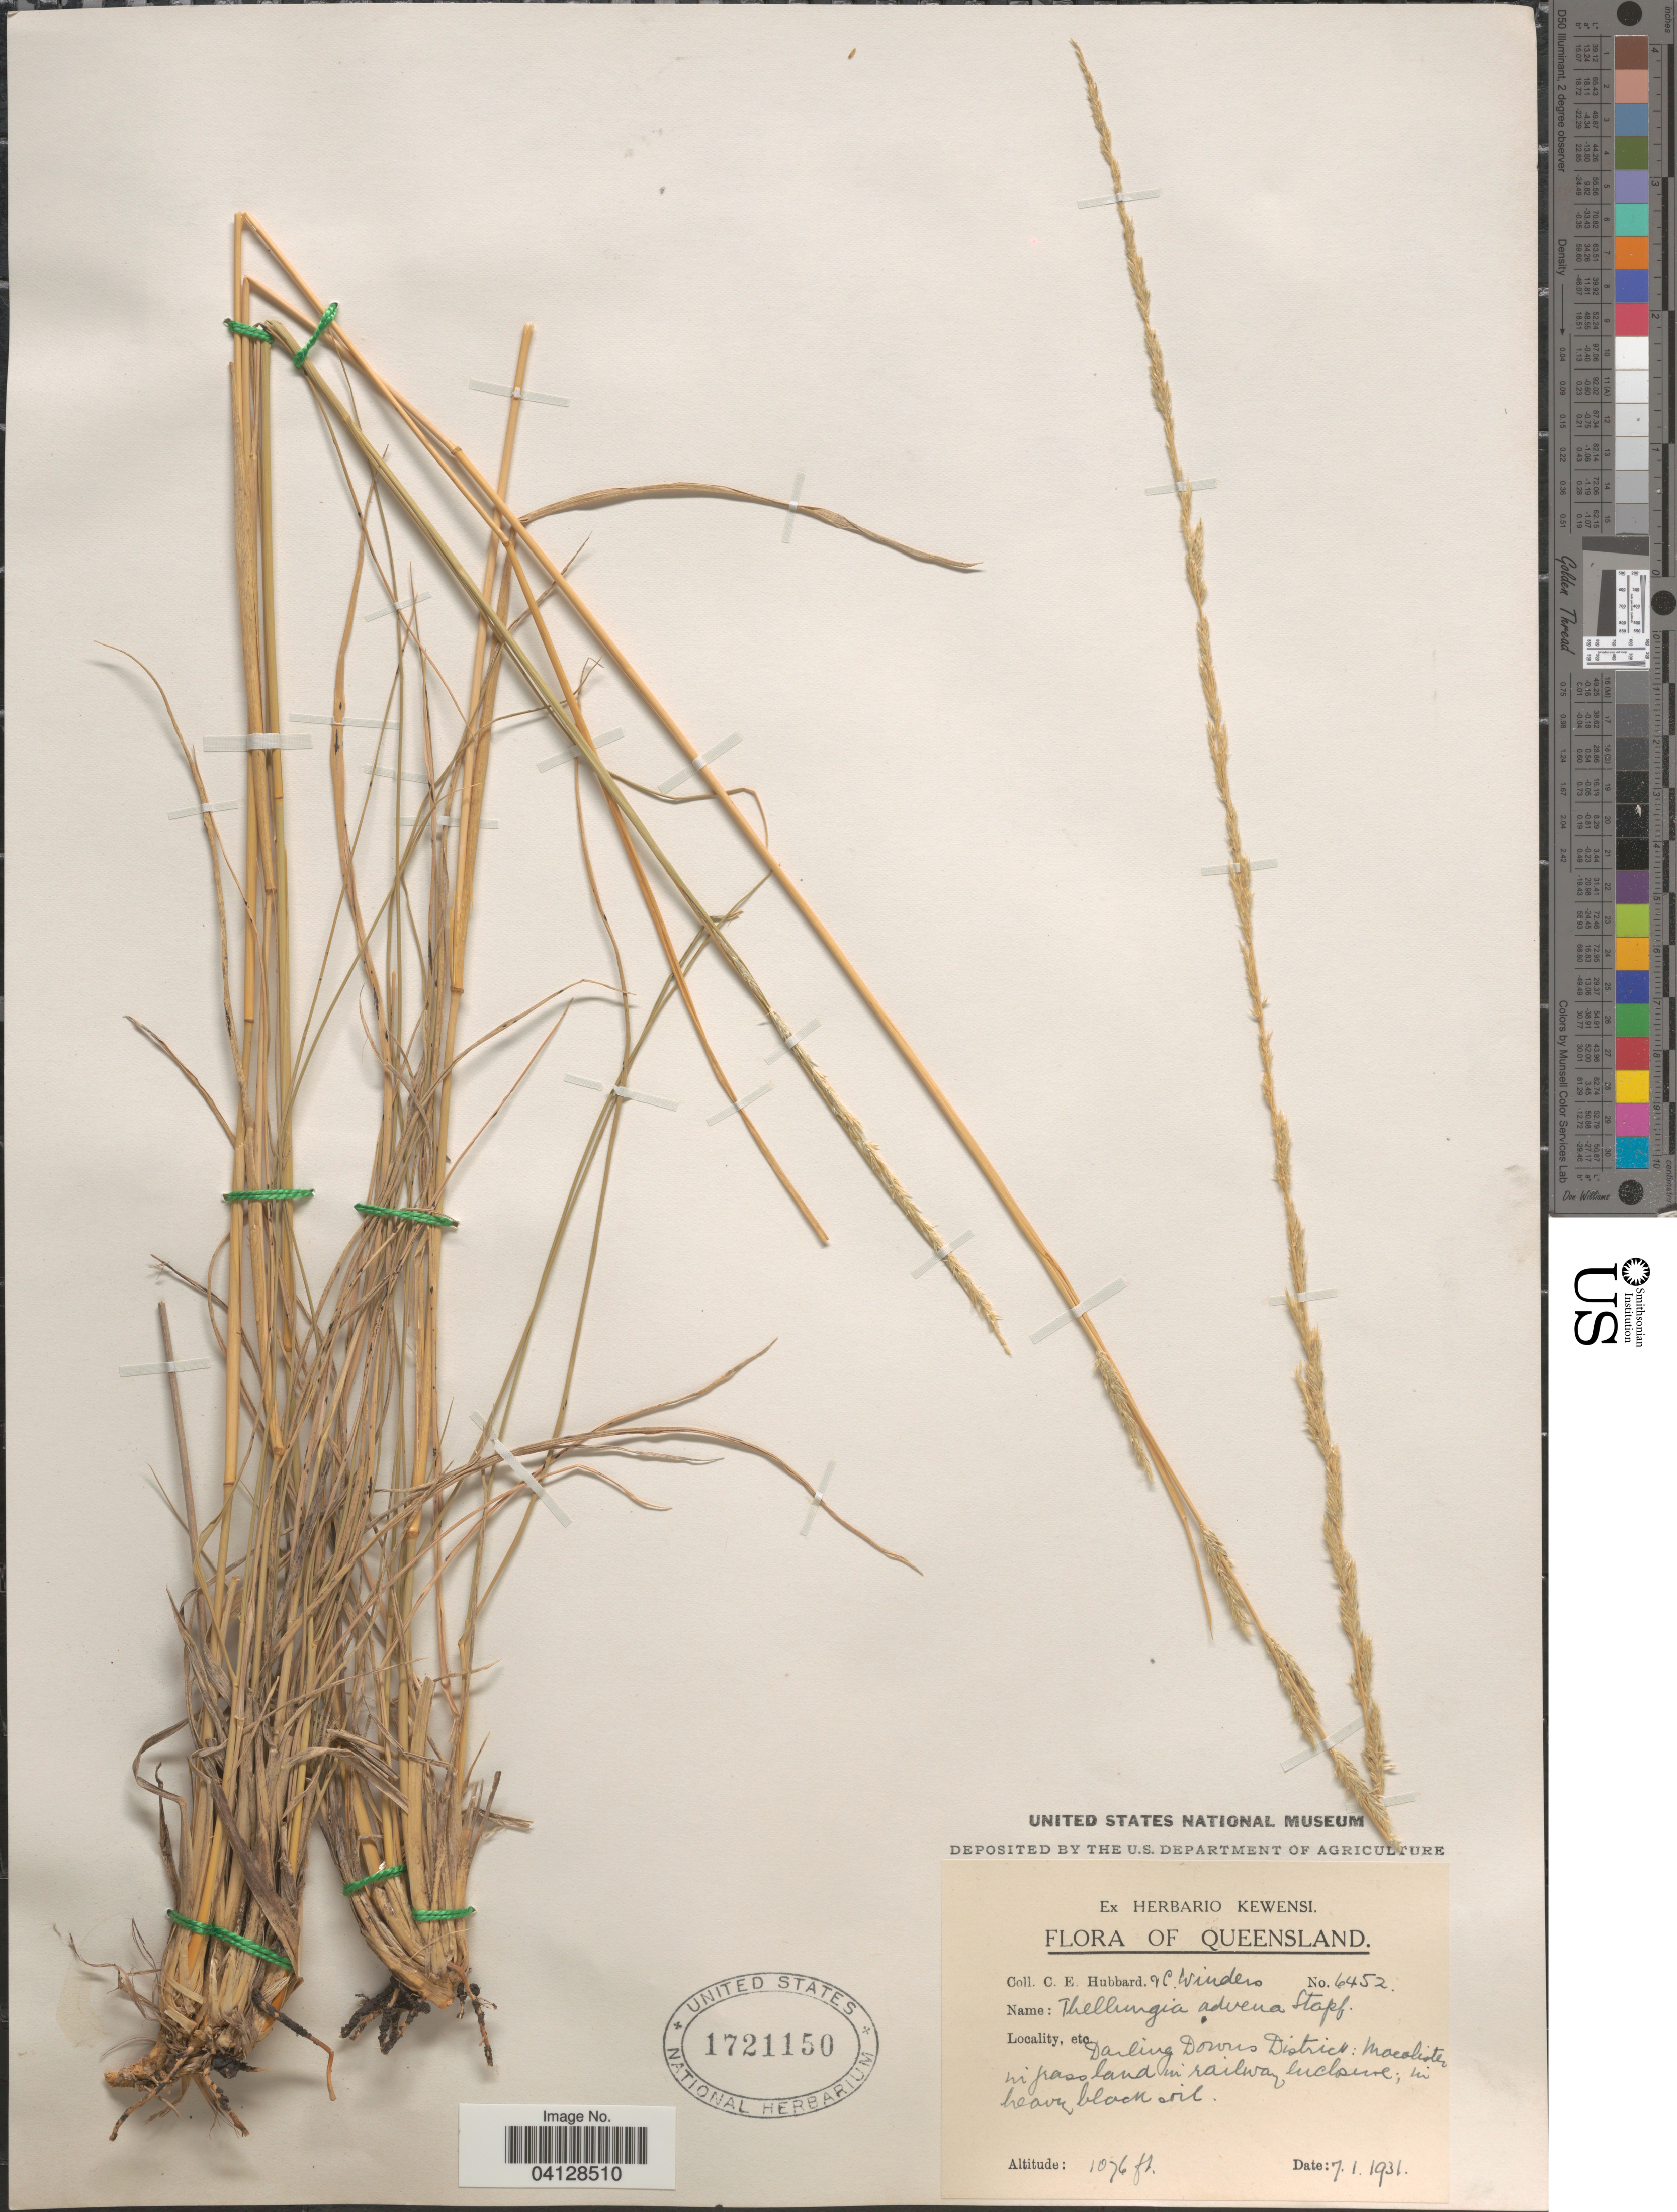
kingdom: Plantae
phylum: Tracheophyta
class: Liliopsida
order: Poales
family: Poaceae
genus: Thellungia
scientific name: Thellungia advena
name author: Stapf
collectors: C. E. Hubbard & C. Winders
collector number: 6452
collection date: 1931-01-07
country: Australia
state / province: Queensland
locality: Darling Downs District: Macalister.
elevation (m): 328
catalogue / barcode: US 1721150